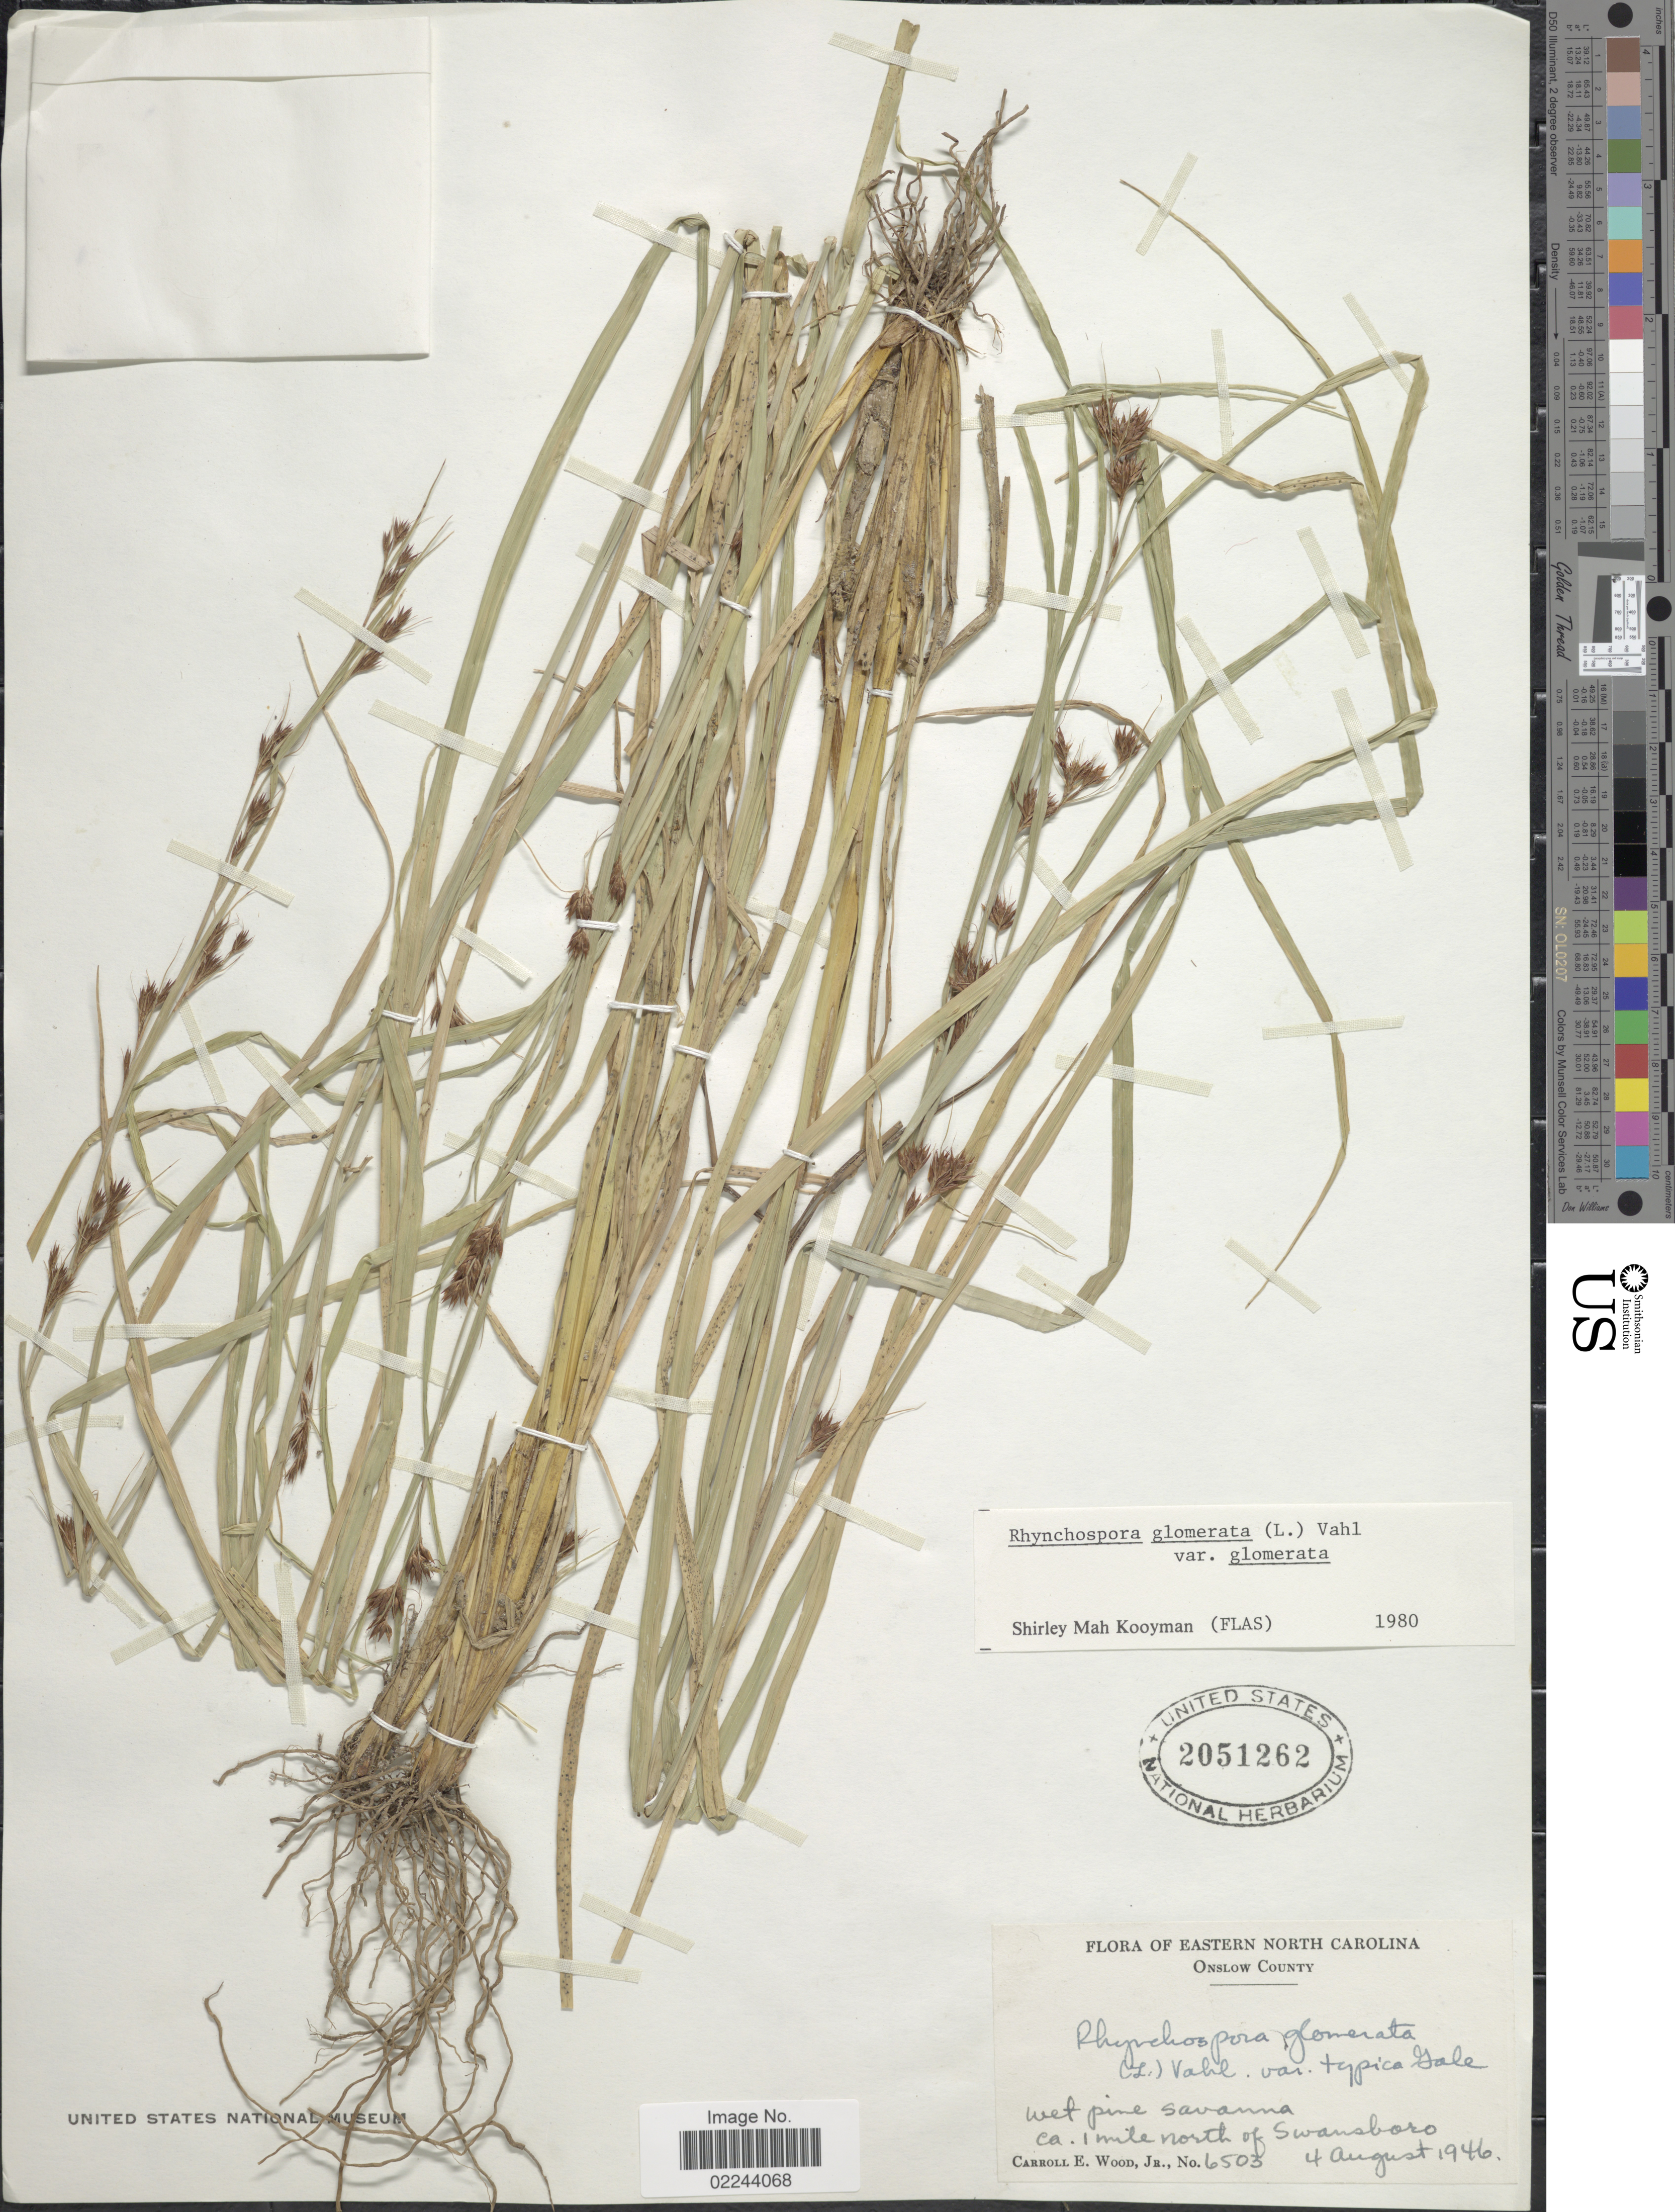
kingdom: Plantae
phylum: Tracheophyta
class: Liliopsida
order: Poales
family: Cyperaceae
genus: Rhynchospora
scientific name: Rhynchospora glomerata var. glomerata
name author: (L.) Vahl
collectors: C. E. Wood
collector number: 6503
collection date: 1946-08-04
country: United States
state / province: North Carolina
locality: Eastern North Carolina, Onslow County, ca 1 mile north of Swansboro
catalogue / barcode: US 2051262